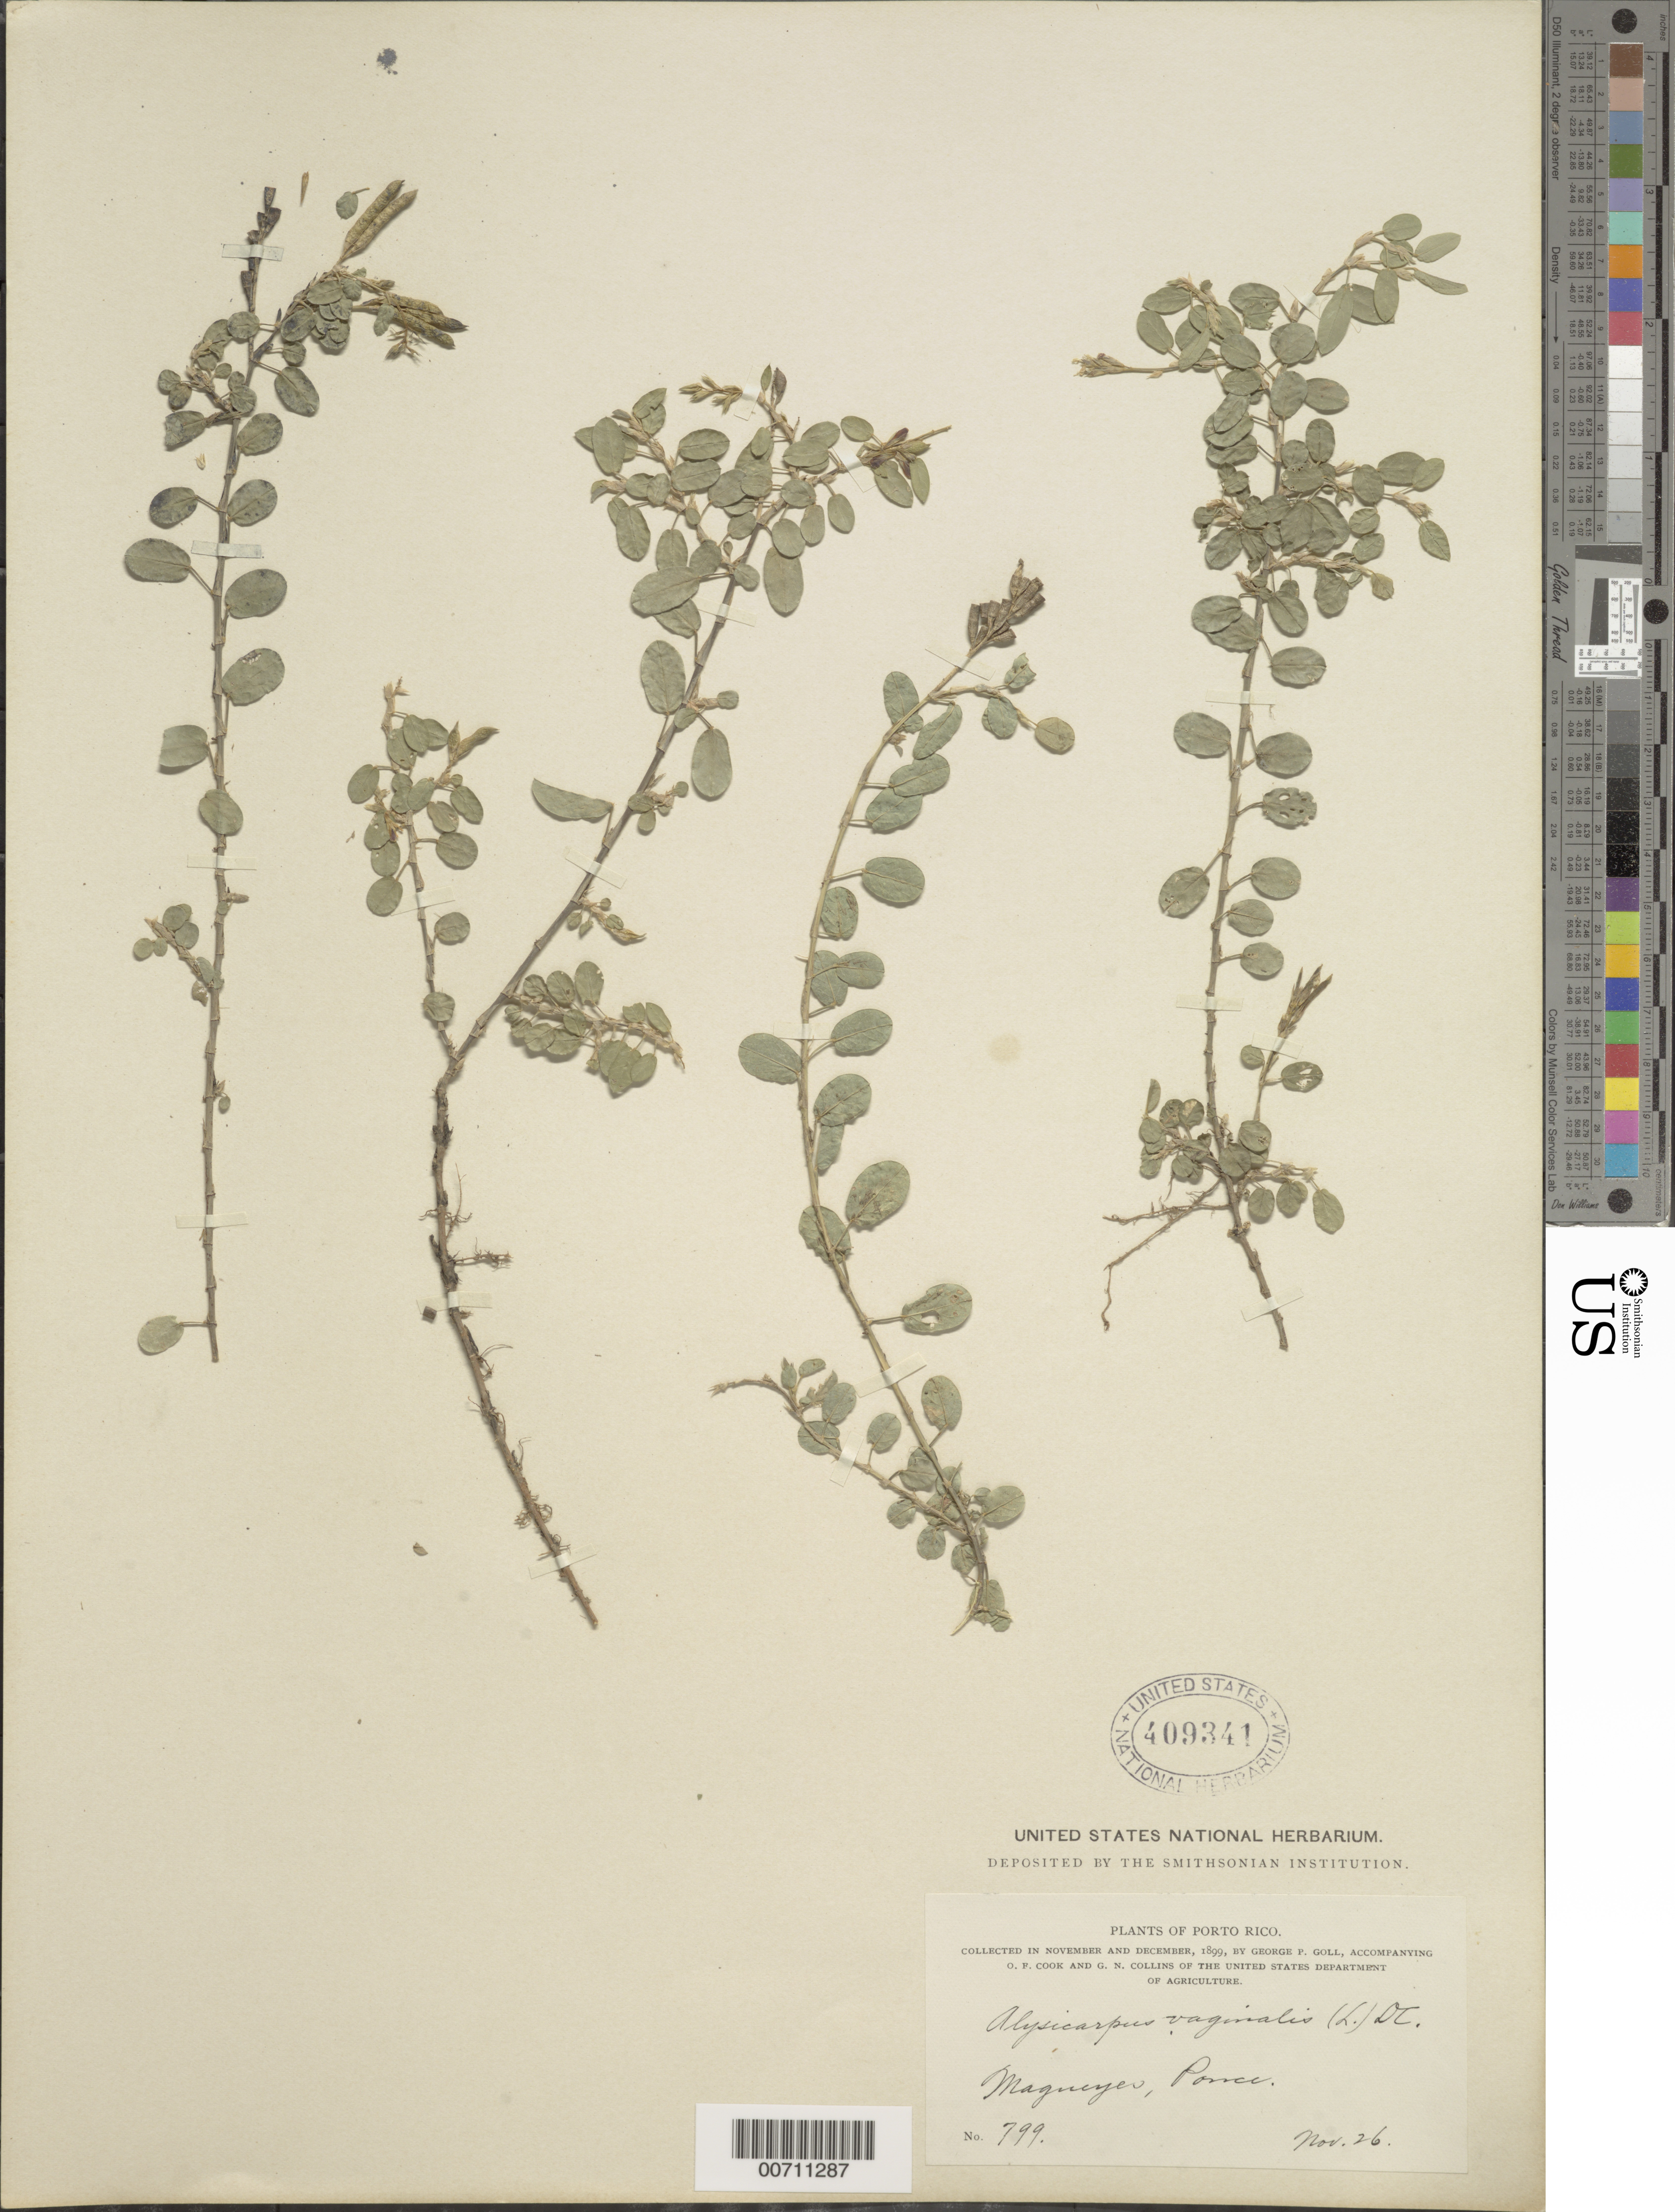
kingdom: Plantae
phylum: Tracheophyta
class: Magnoliopsida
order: Fabales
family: Fabaceae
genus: Alysicarpus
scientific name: Alysicarpus vaginalis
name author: (L.) DC.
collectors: G. Goll, O. F. Cook & G. Collins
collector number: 799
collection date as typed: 26 Nov 1899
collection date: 1899-11-26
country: Puerto Rico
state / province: Ponce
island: Greater Antilles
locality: Magueyes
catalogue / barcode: US 409341